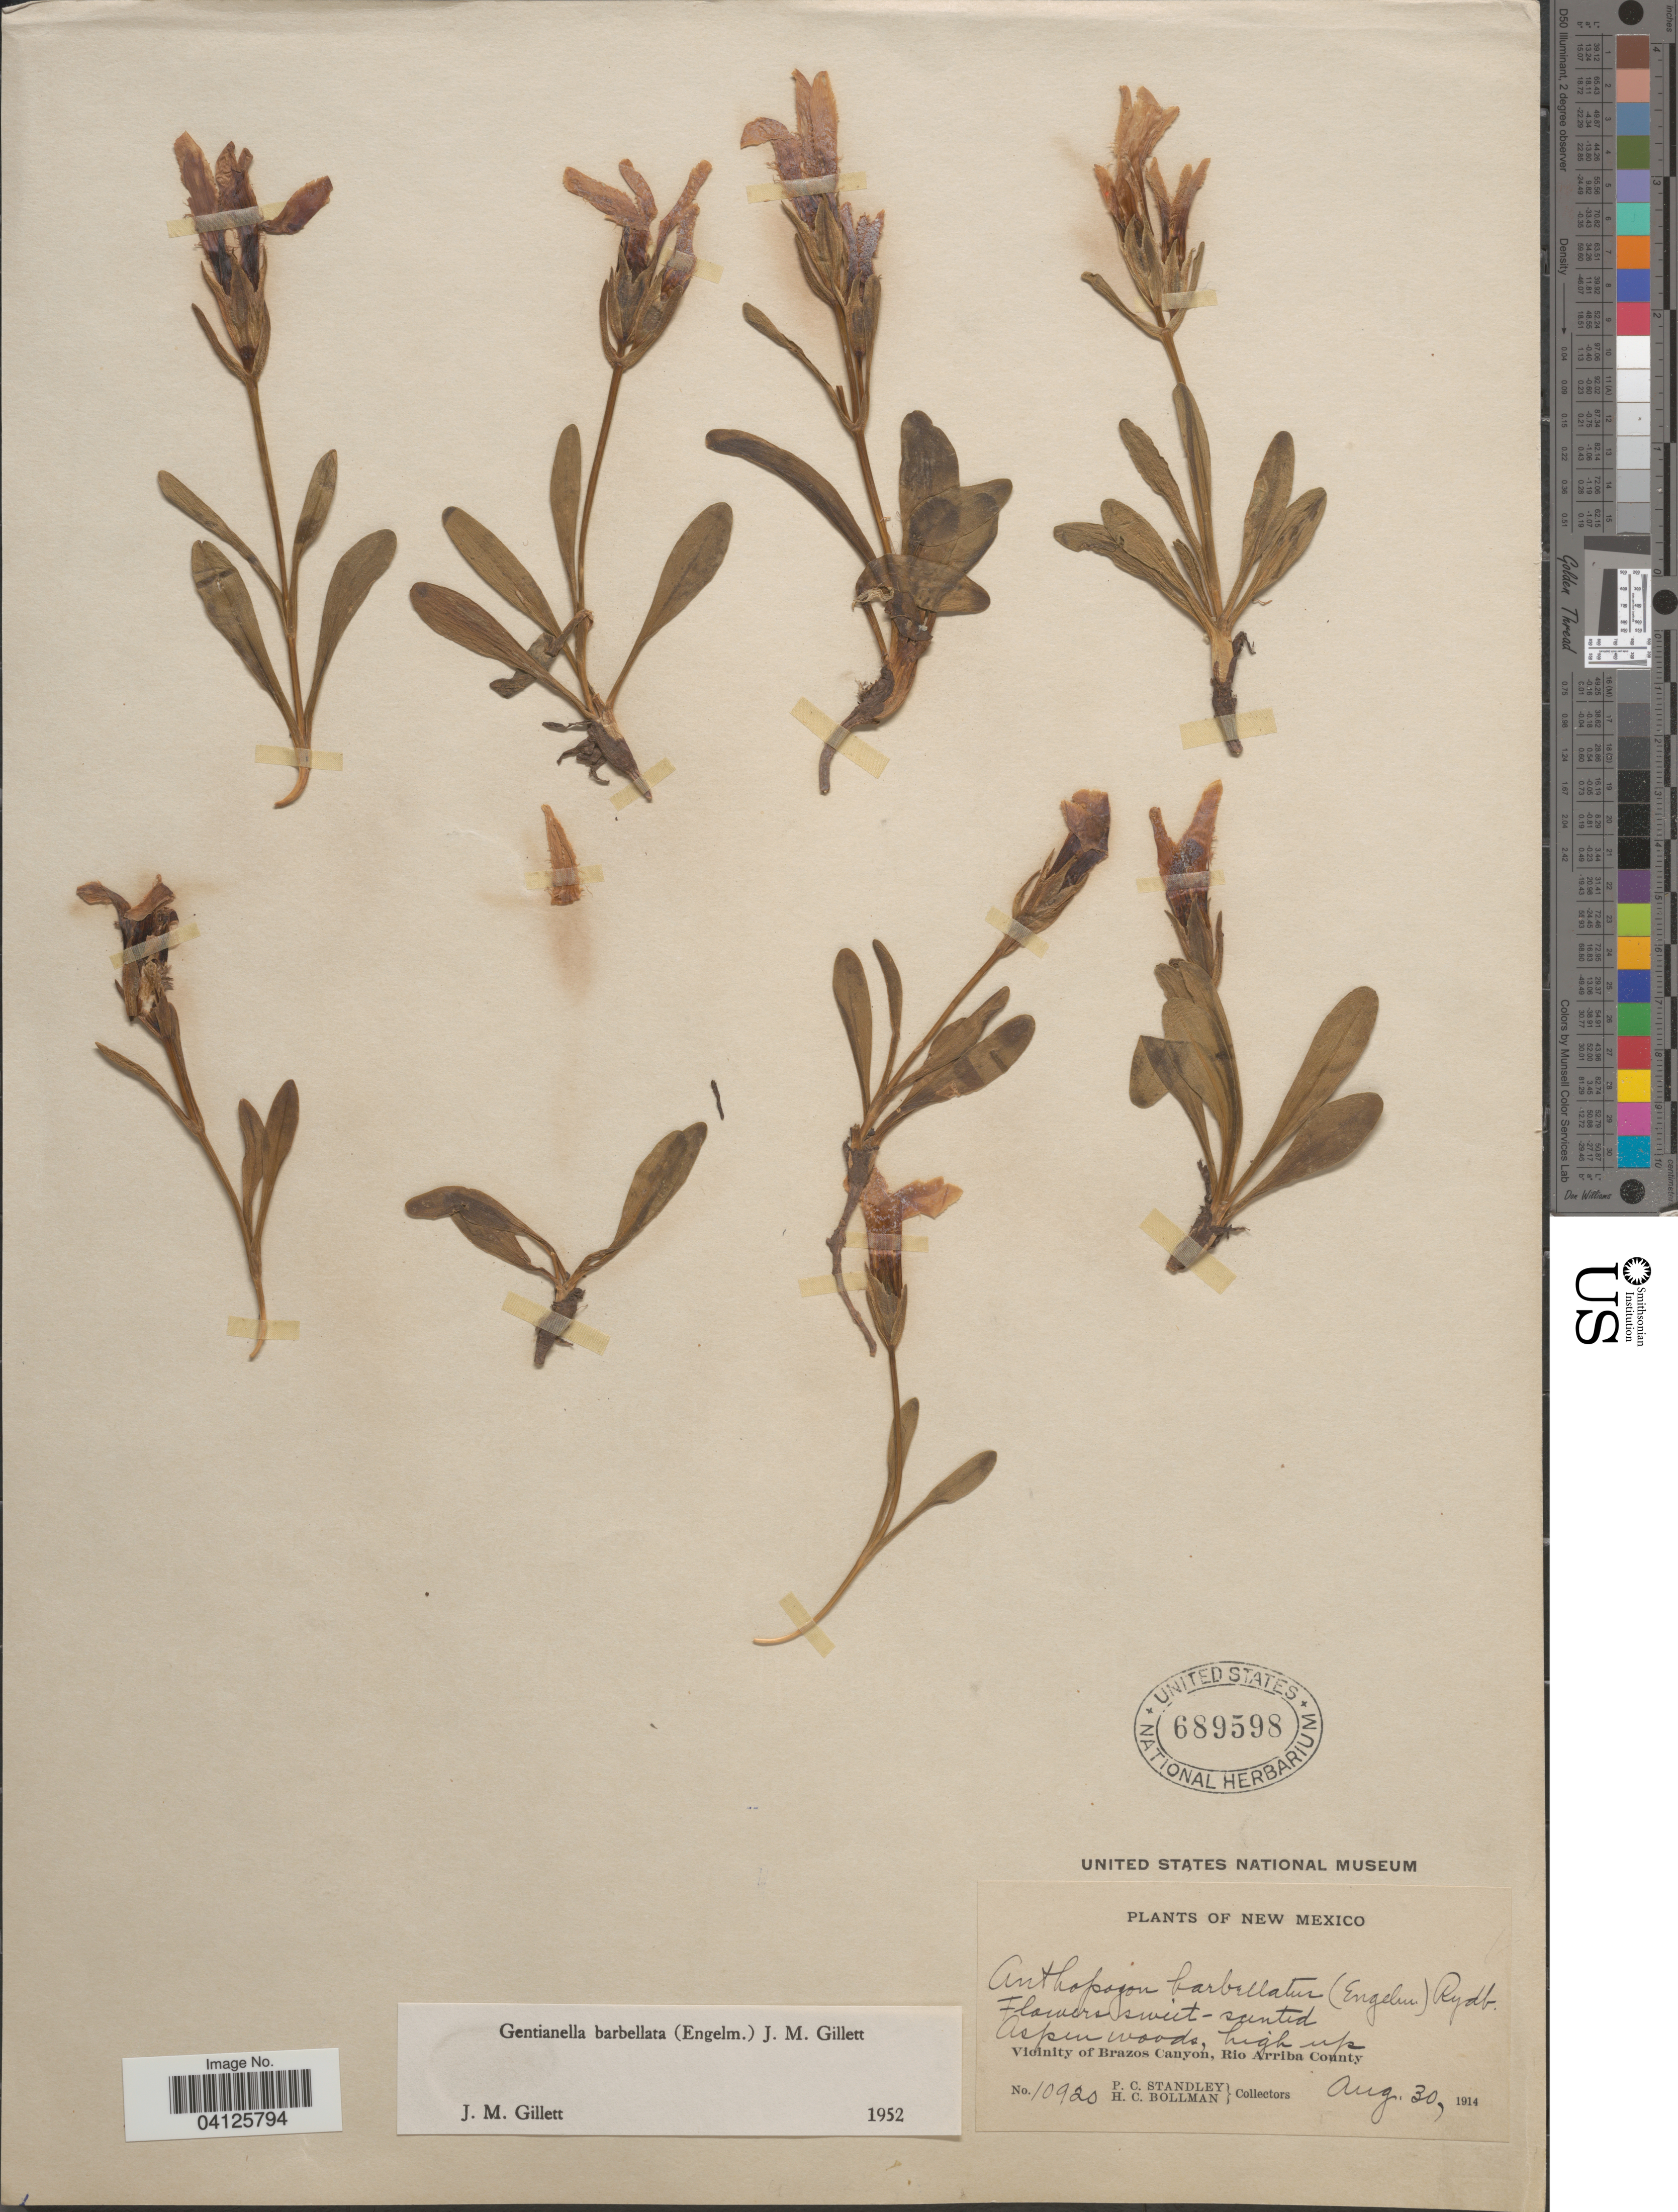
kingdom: Plantae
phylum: Tracheophyta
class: Magnoliopsida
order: Gentianales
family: Gentianaceae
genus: Gentianella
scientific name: Gentianella barbellata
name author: (Engelm.) J.M. Gillett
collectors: P. C. Standley & H. C. Bollman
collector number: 10920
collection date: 1914-08-30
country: United States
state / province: New Mexico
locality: Vicinity of Brazos Canyon, Rio Arriba County.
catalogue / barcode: US 689598